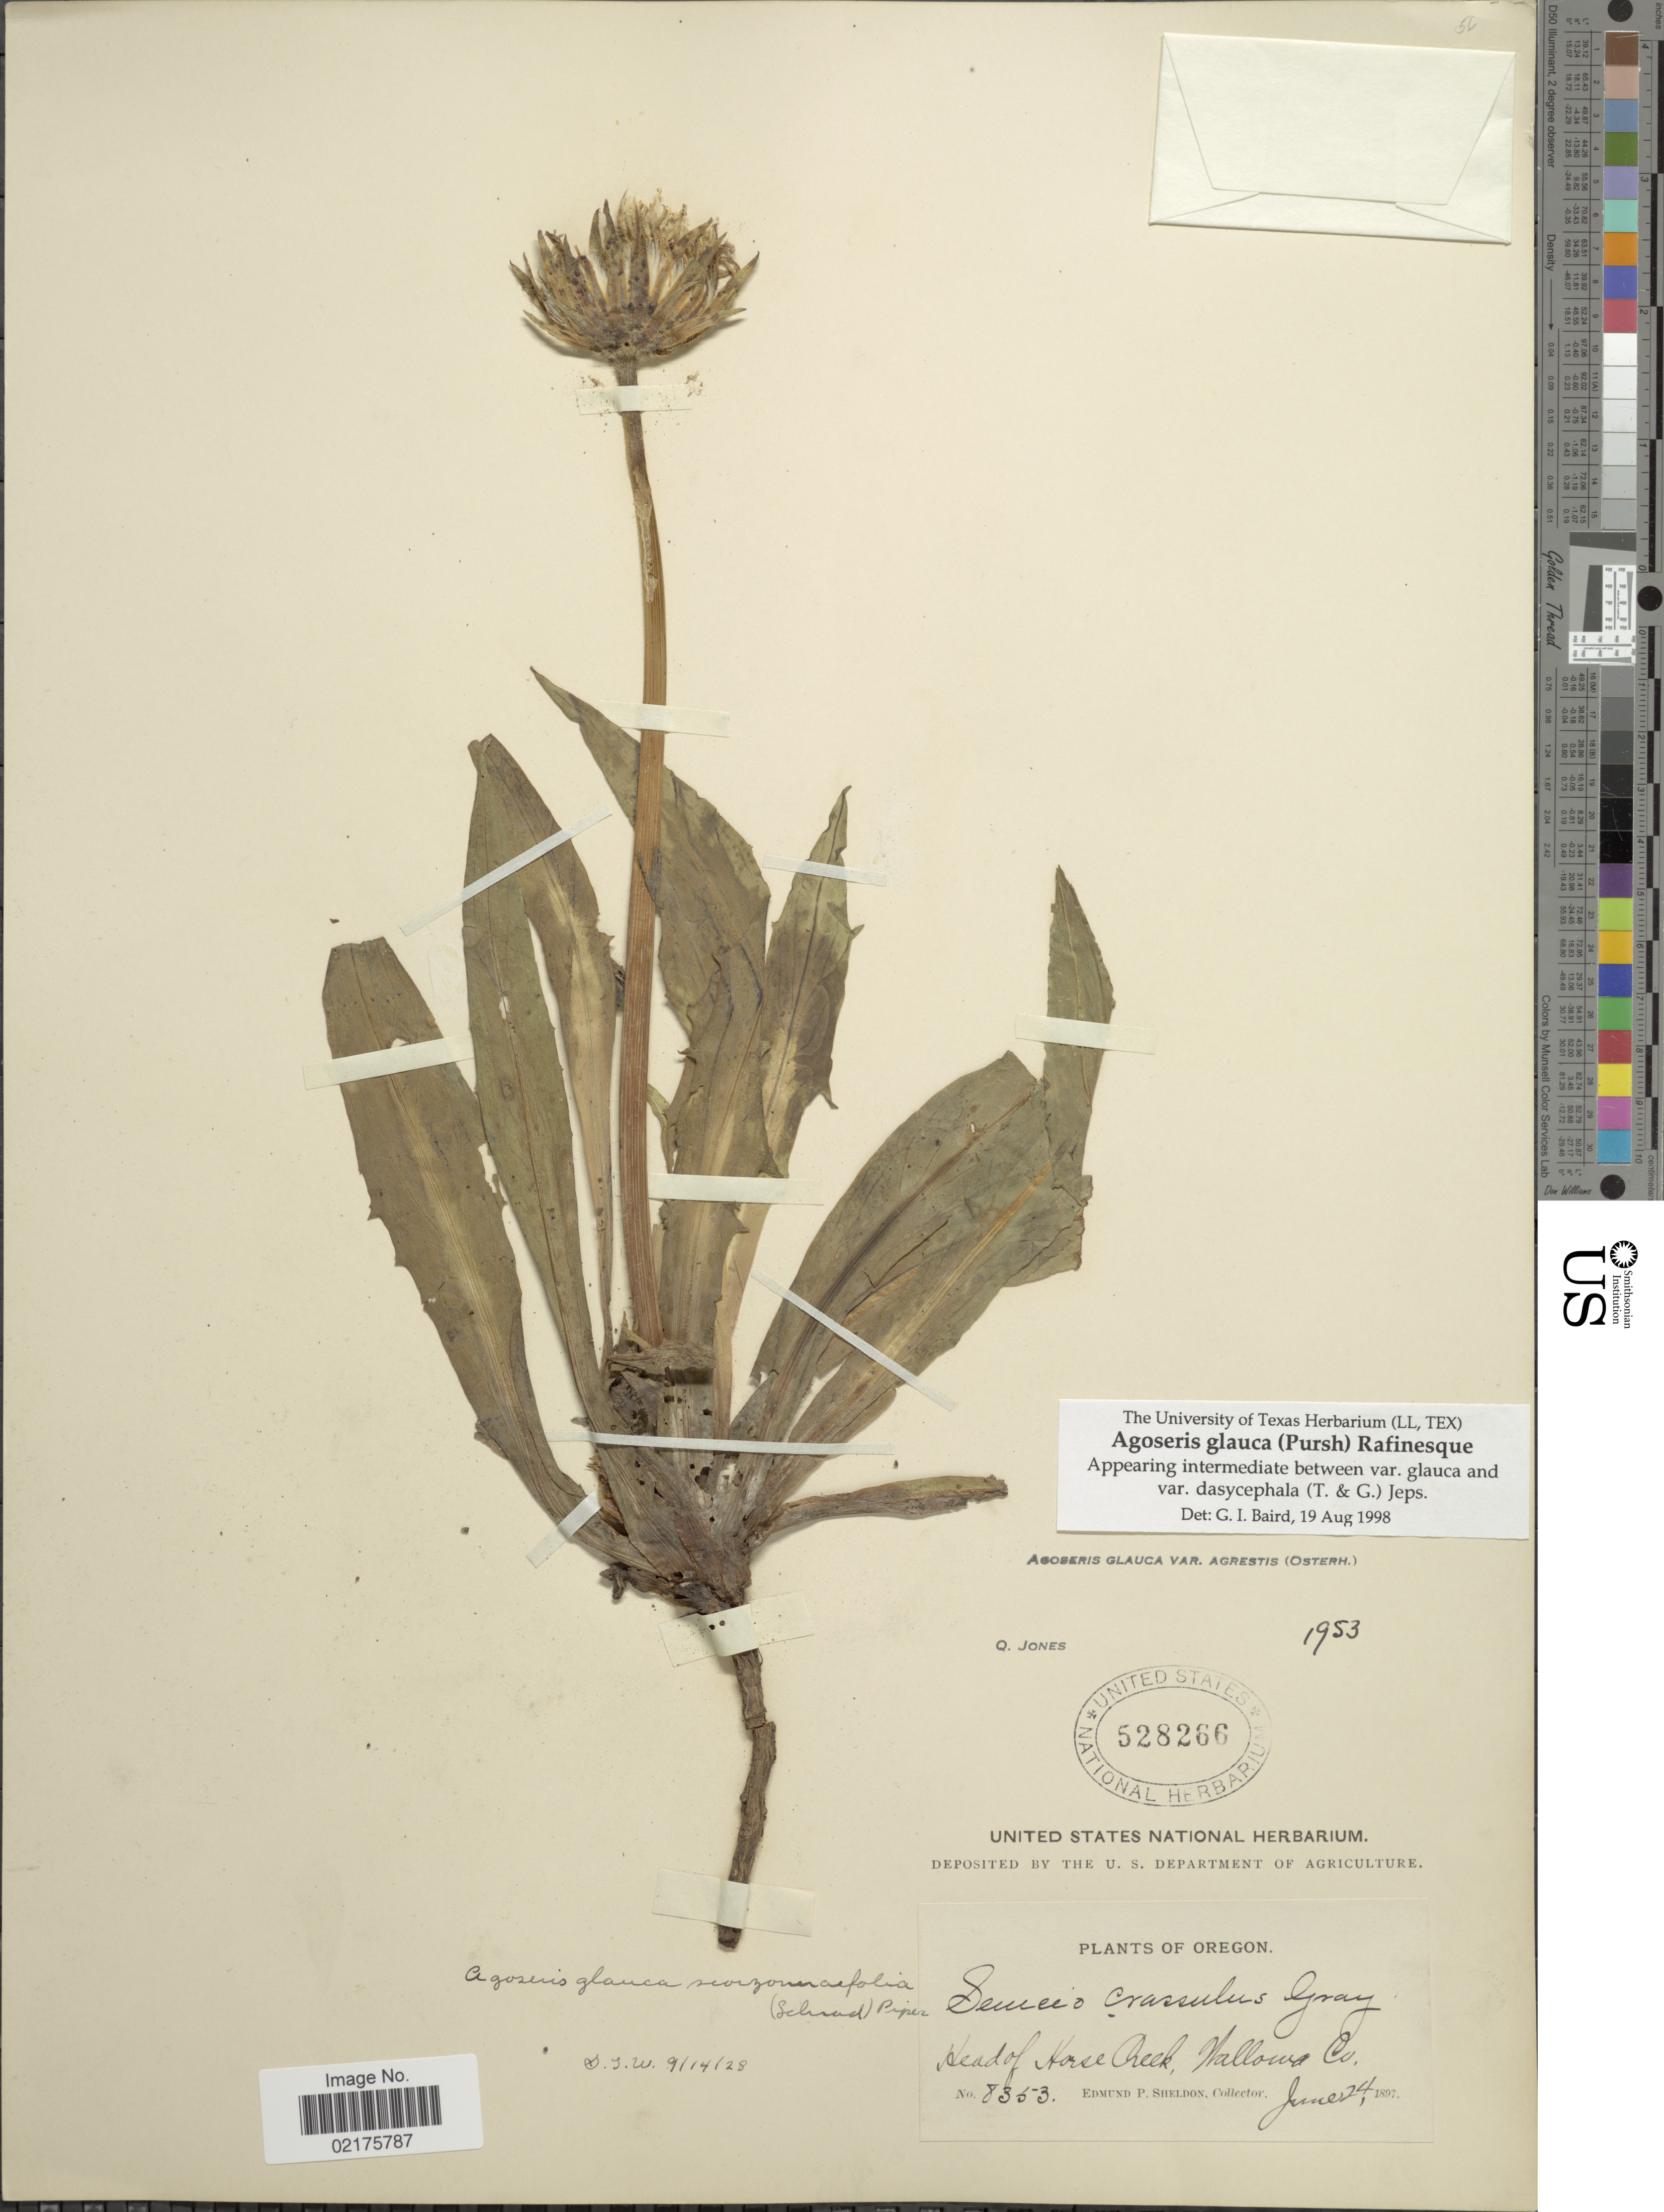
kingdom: Plantae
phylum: Tracheophyta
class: Magnoliopsida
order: Asterales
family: Asteraceae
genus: Agoseris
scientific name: Agoseris glauca var. glauca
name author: (Pursh) Raf.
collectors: E. P. Sheldon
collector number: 8353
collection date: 1897-06-24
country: United States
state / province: Oregon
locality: Head of Horse Creek, Hallow Co.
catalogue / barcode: US 528266